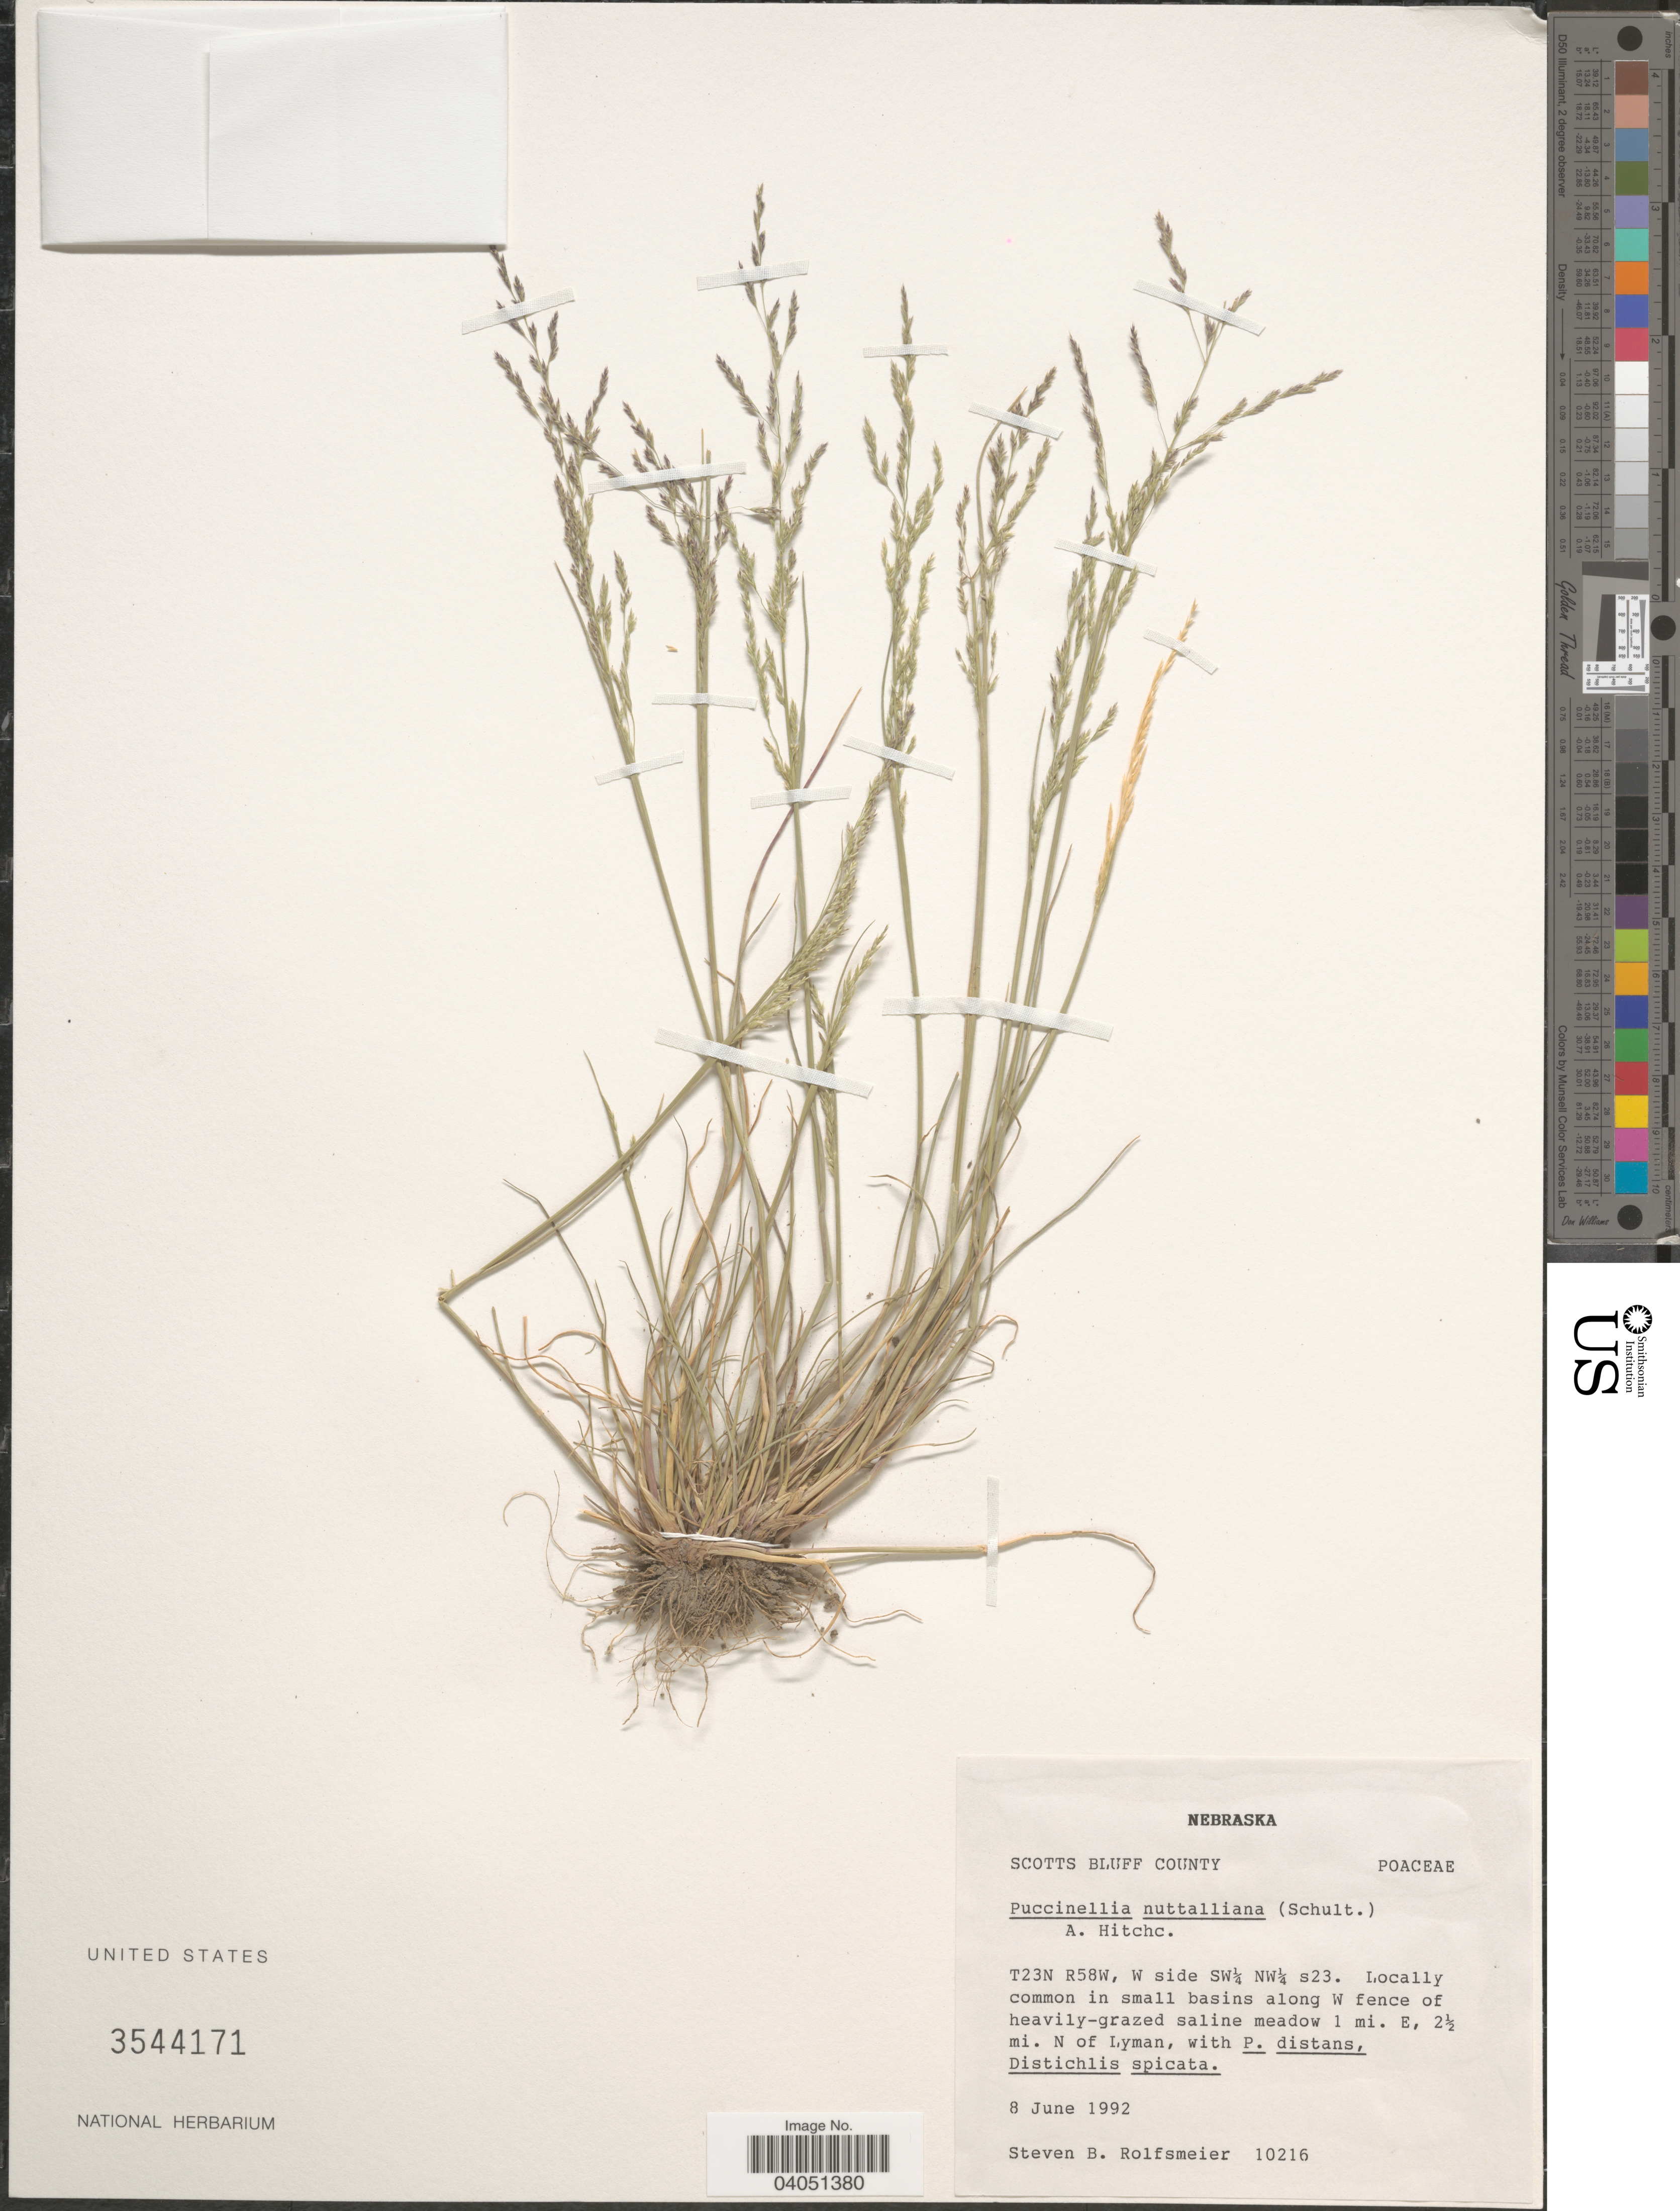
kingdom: Plantae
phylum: Tracheophyta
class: Liliopsida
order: Poales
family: Poaceae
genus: Puccinellia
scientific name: Puccinellia nuttalliana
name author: (Schult.) Hitchc.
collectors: S. Rolfsmeier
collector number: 10216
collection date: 1992-06-08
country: United States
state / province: Nebraska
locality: Scotts Bluff County. T23N R58W, W side SW¼ NW¼ s23. In small basins along W fence of heavily-grazed saline meadow 1 mi. E, 2½ mi. N of Lyman.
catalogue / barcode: US 3544171